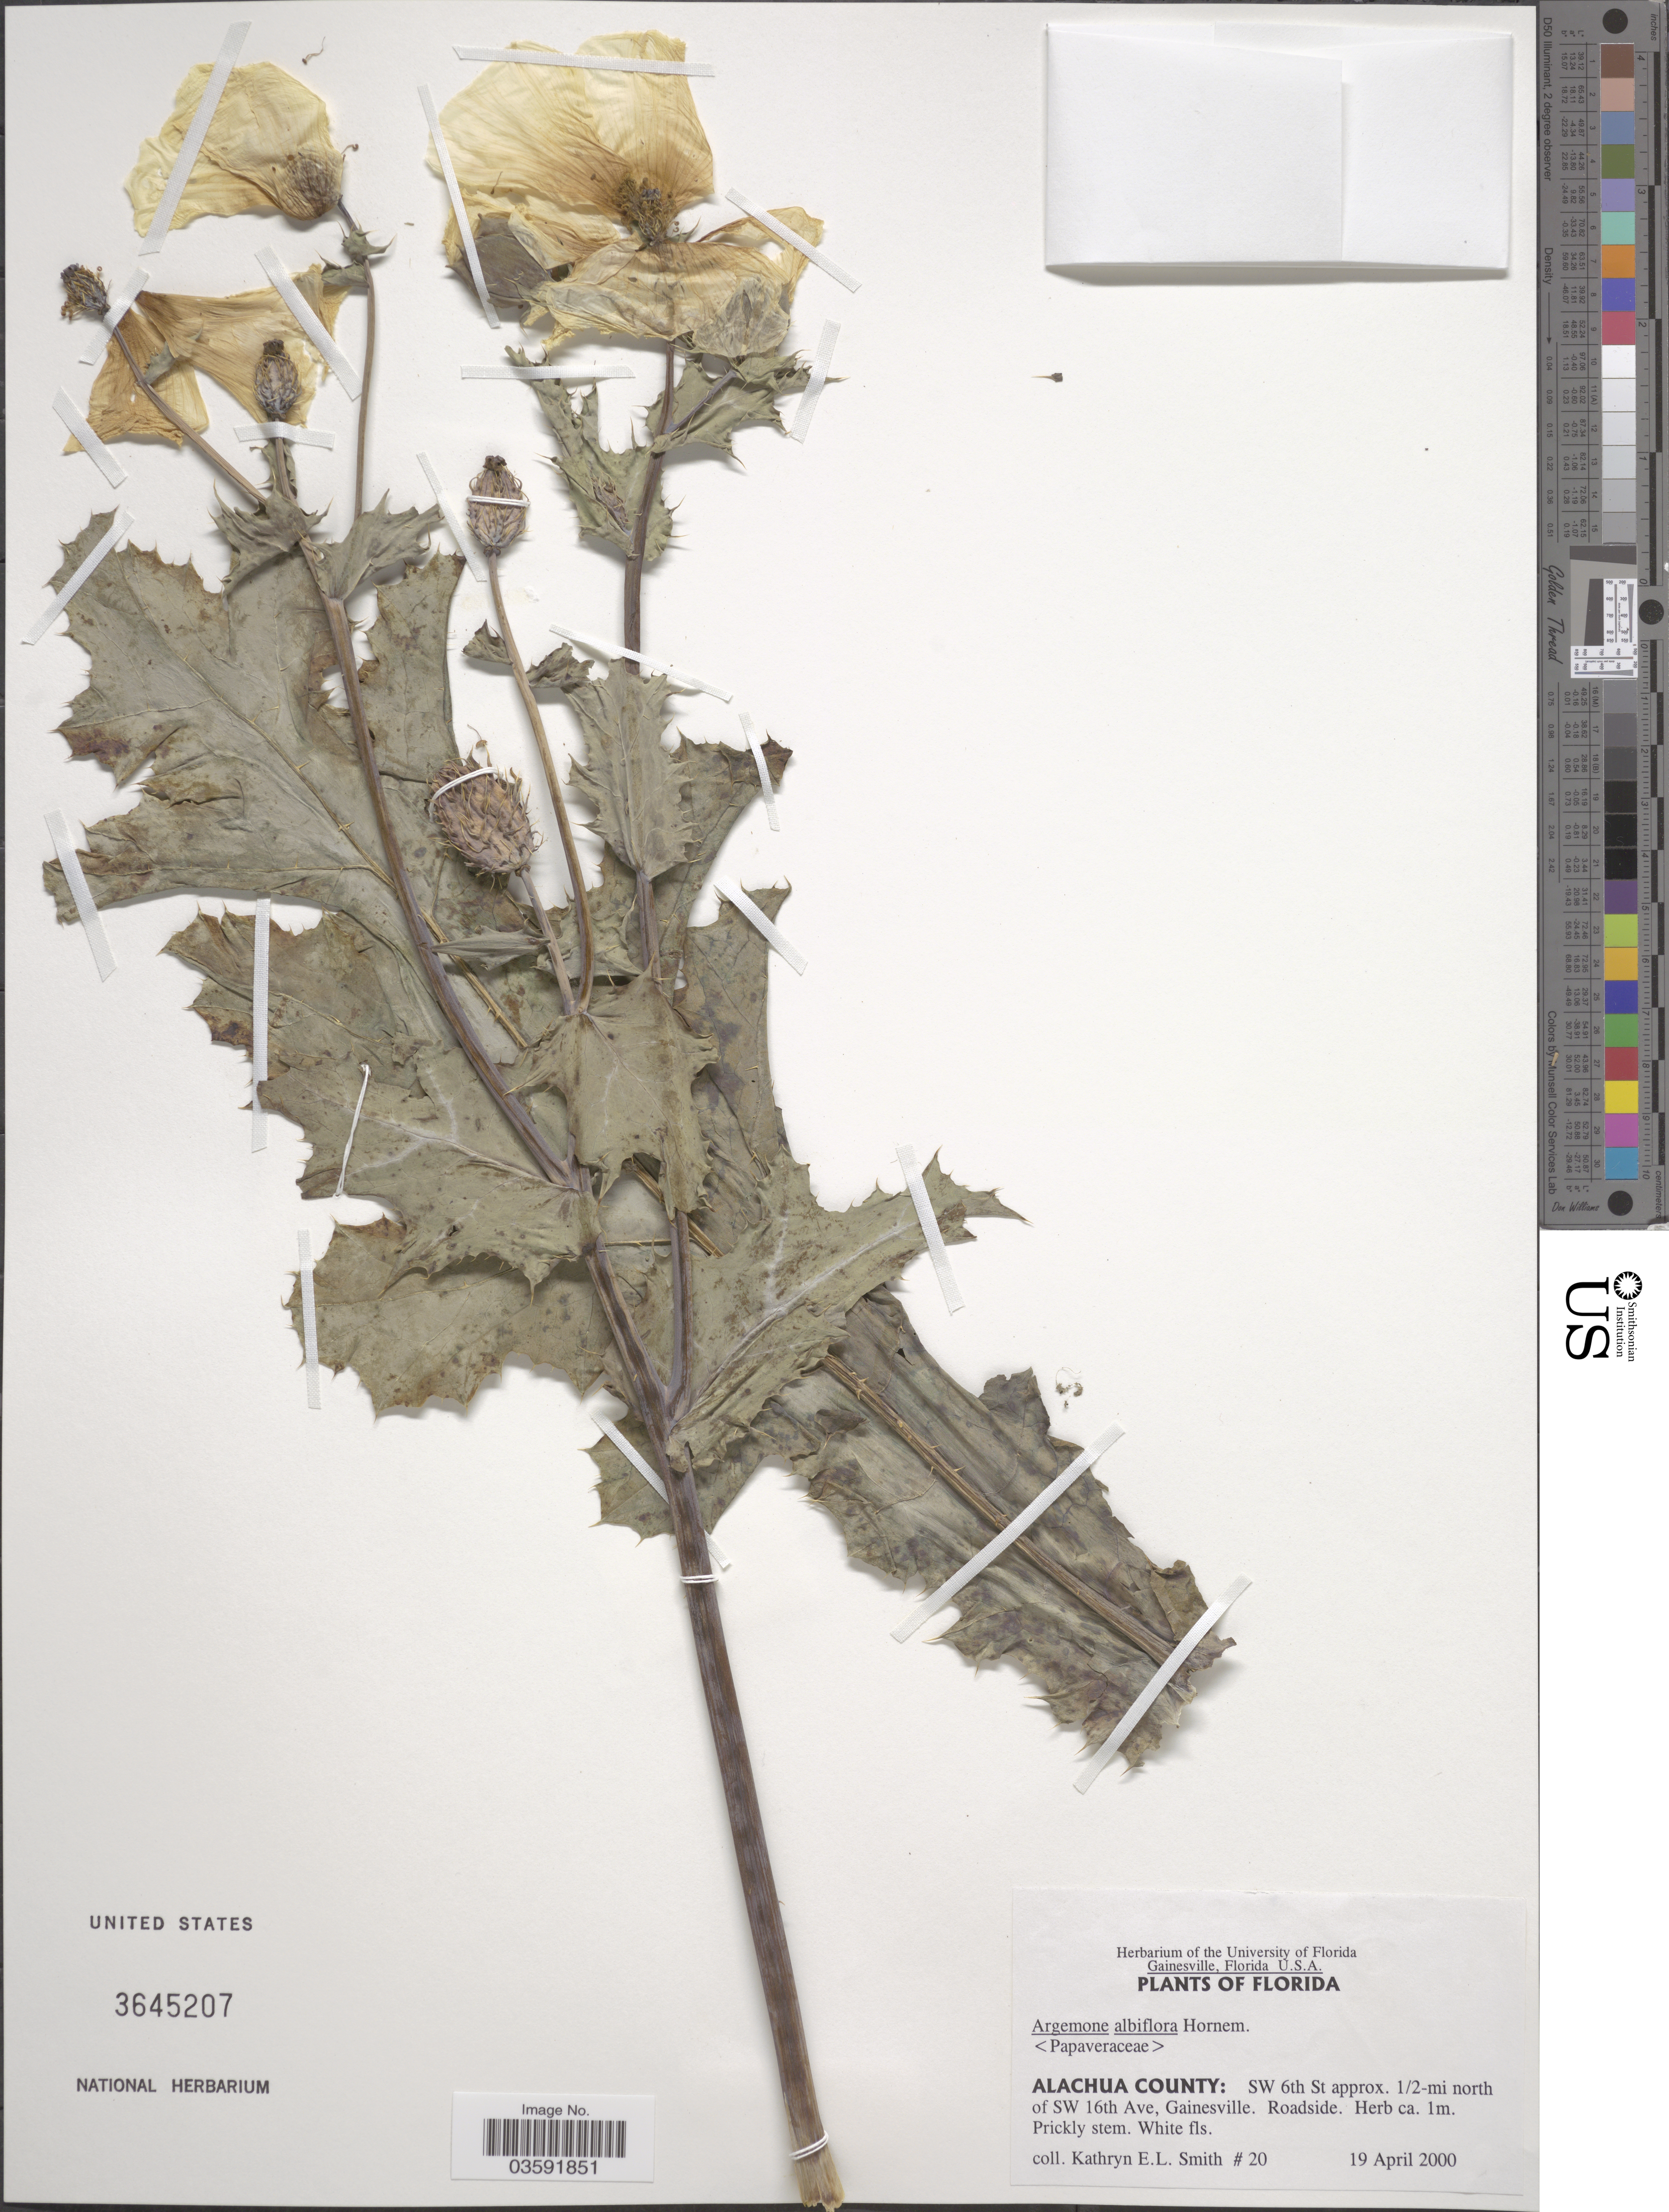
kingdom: Plantae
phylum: Tracheophyta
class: Magnoliopsida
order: Ranunculales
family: Papaveraceae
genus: Argemone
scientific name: Argemone albiflora subsp. albiflora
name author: Hornem.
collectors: K. Smith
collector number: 20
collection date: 2000-04-19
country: United States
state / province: Florida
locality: Alachua County: SW 6th approx. 1/2-mi north of SW 16th Ave, Gainesville.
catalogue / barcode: US 3645207